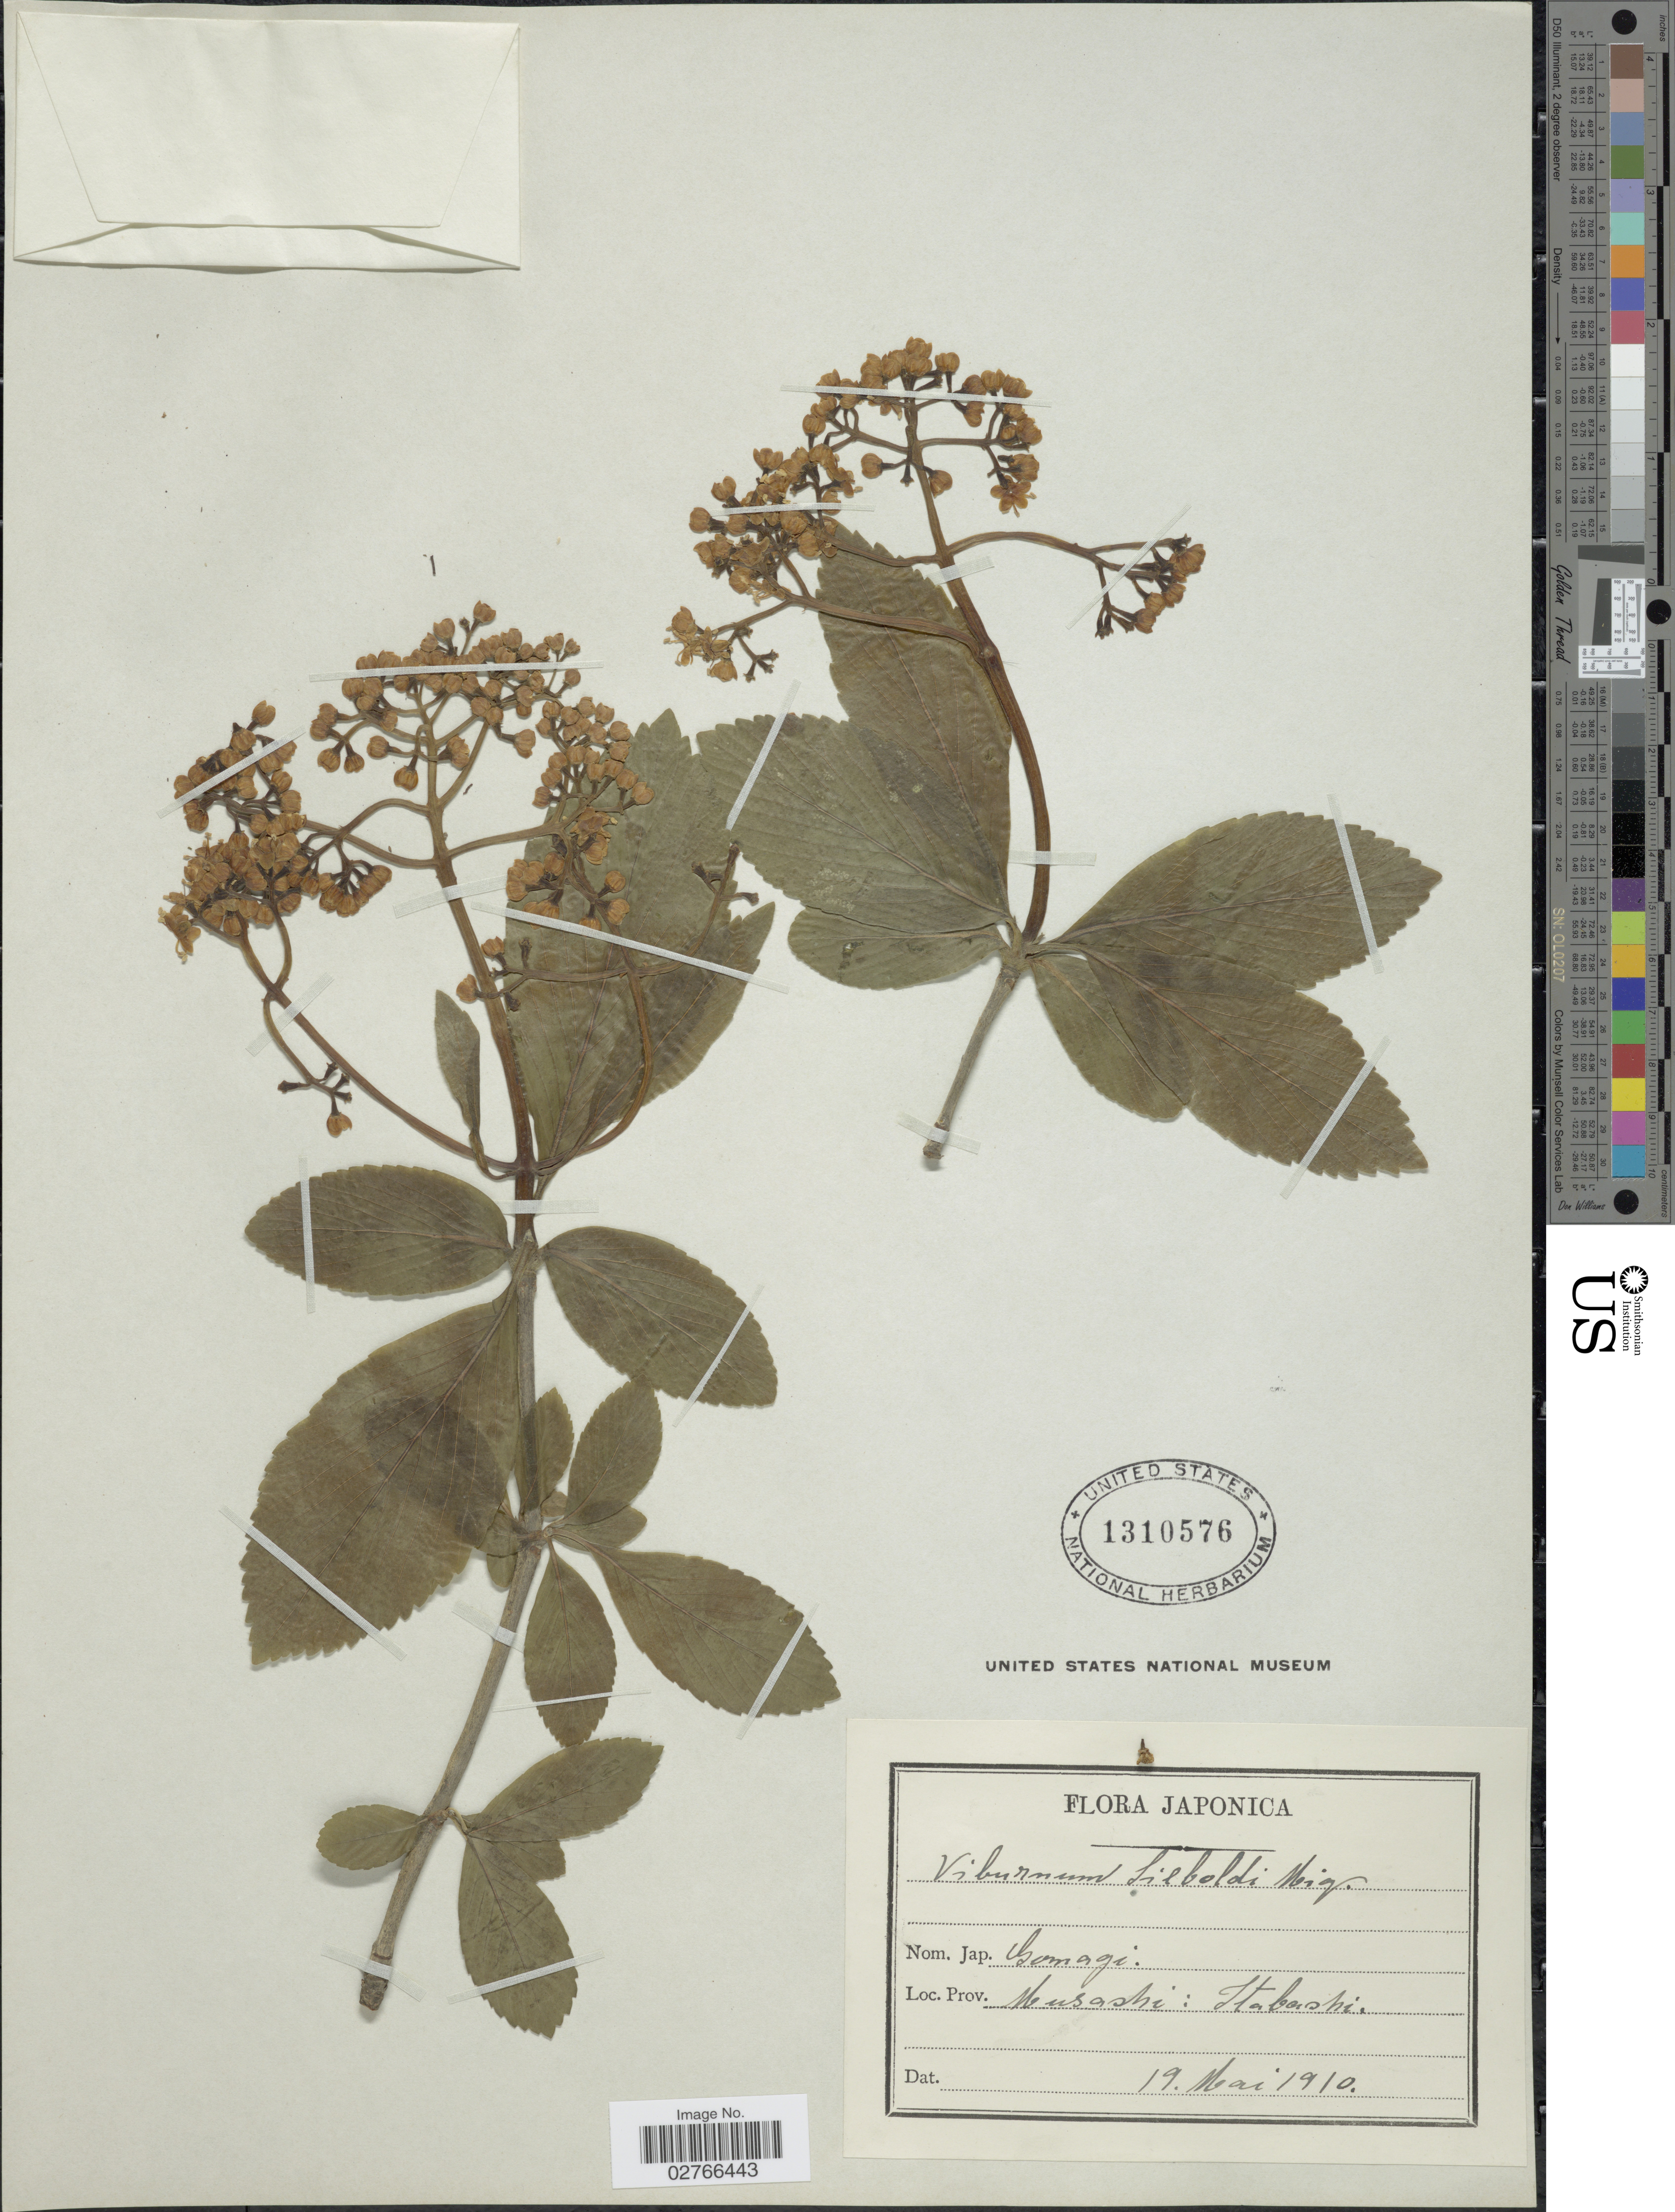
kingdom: Plantae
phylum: Tracheophyta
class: Magnoliopsida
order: Dipsacales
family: Viburnaceae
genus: Viburnum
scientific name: Viburnum sieboldii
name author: Miq.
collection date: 1910-05-19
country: Japan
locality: Japonica, Musashi, Itabashi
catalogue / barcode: US 1310576